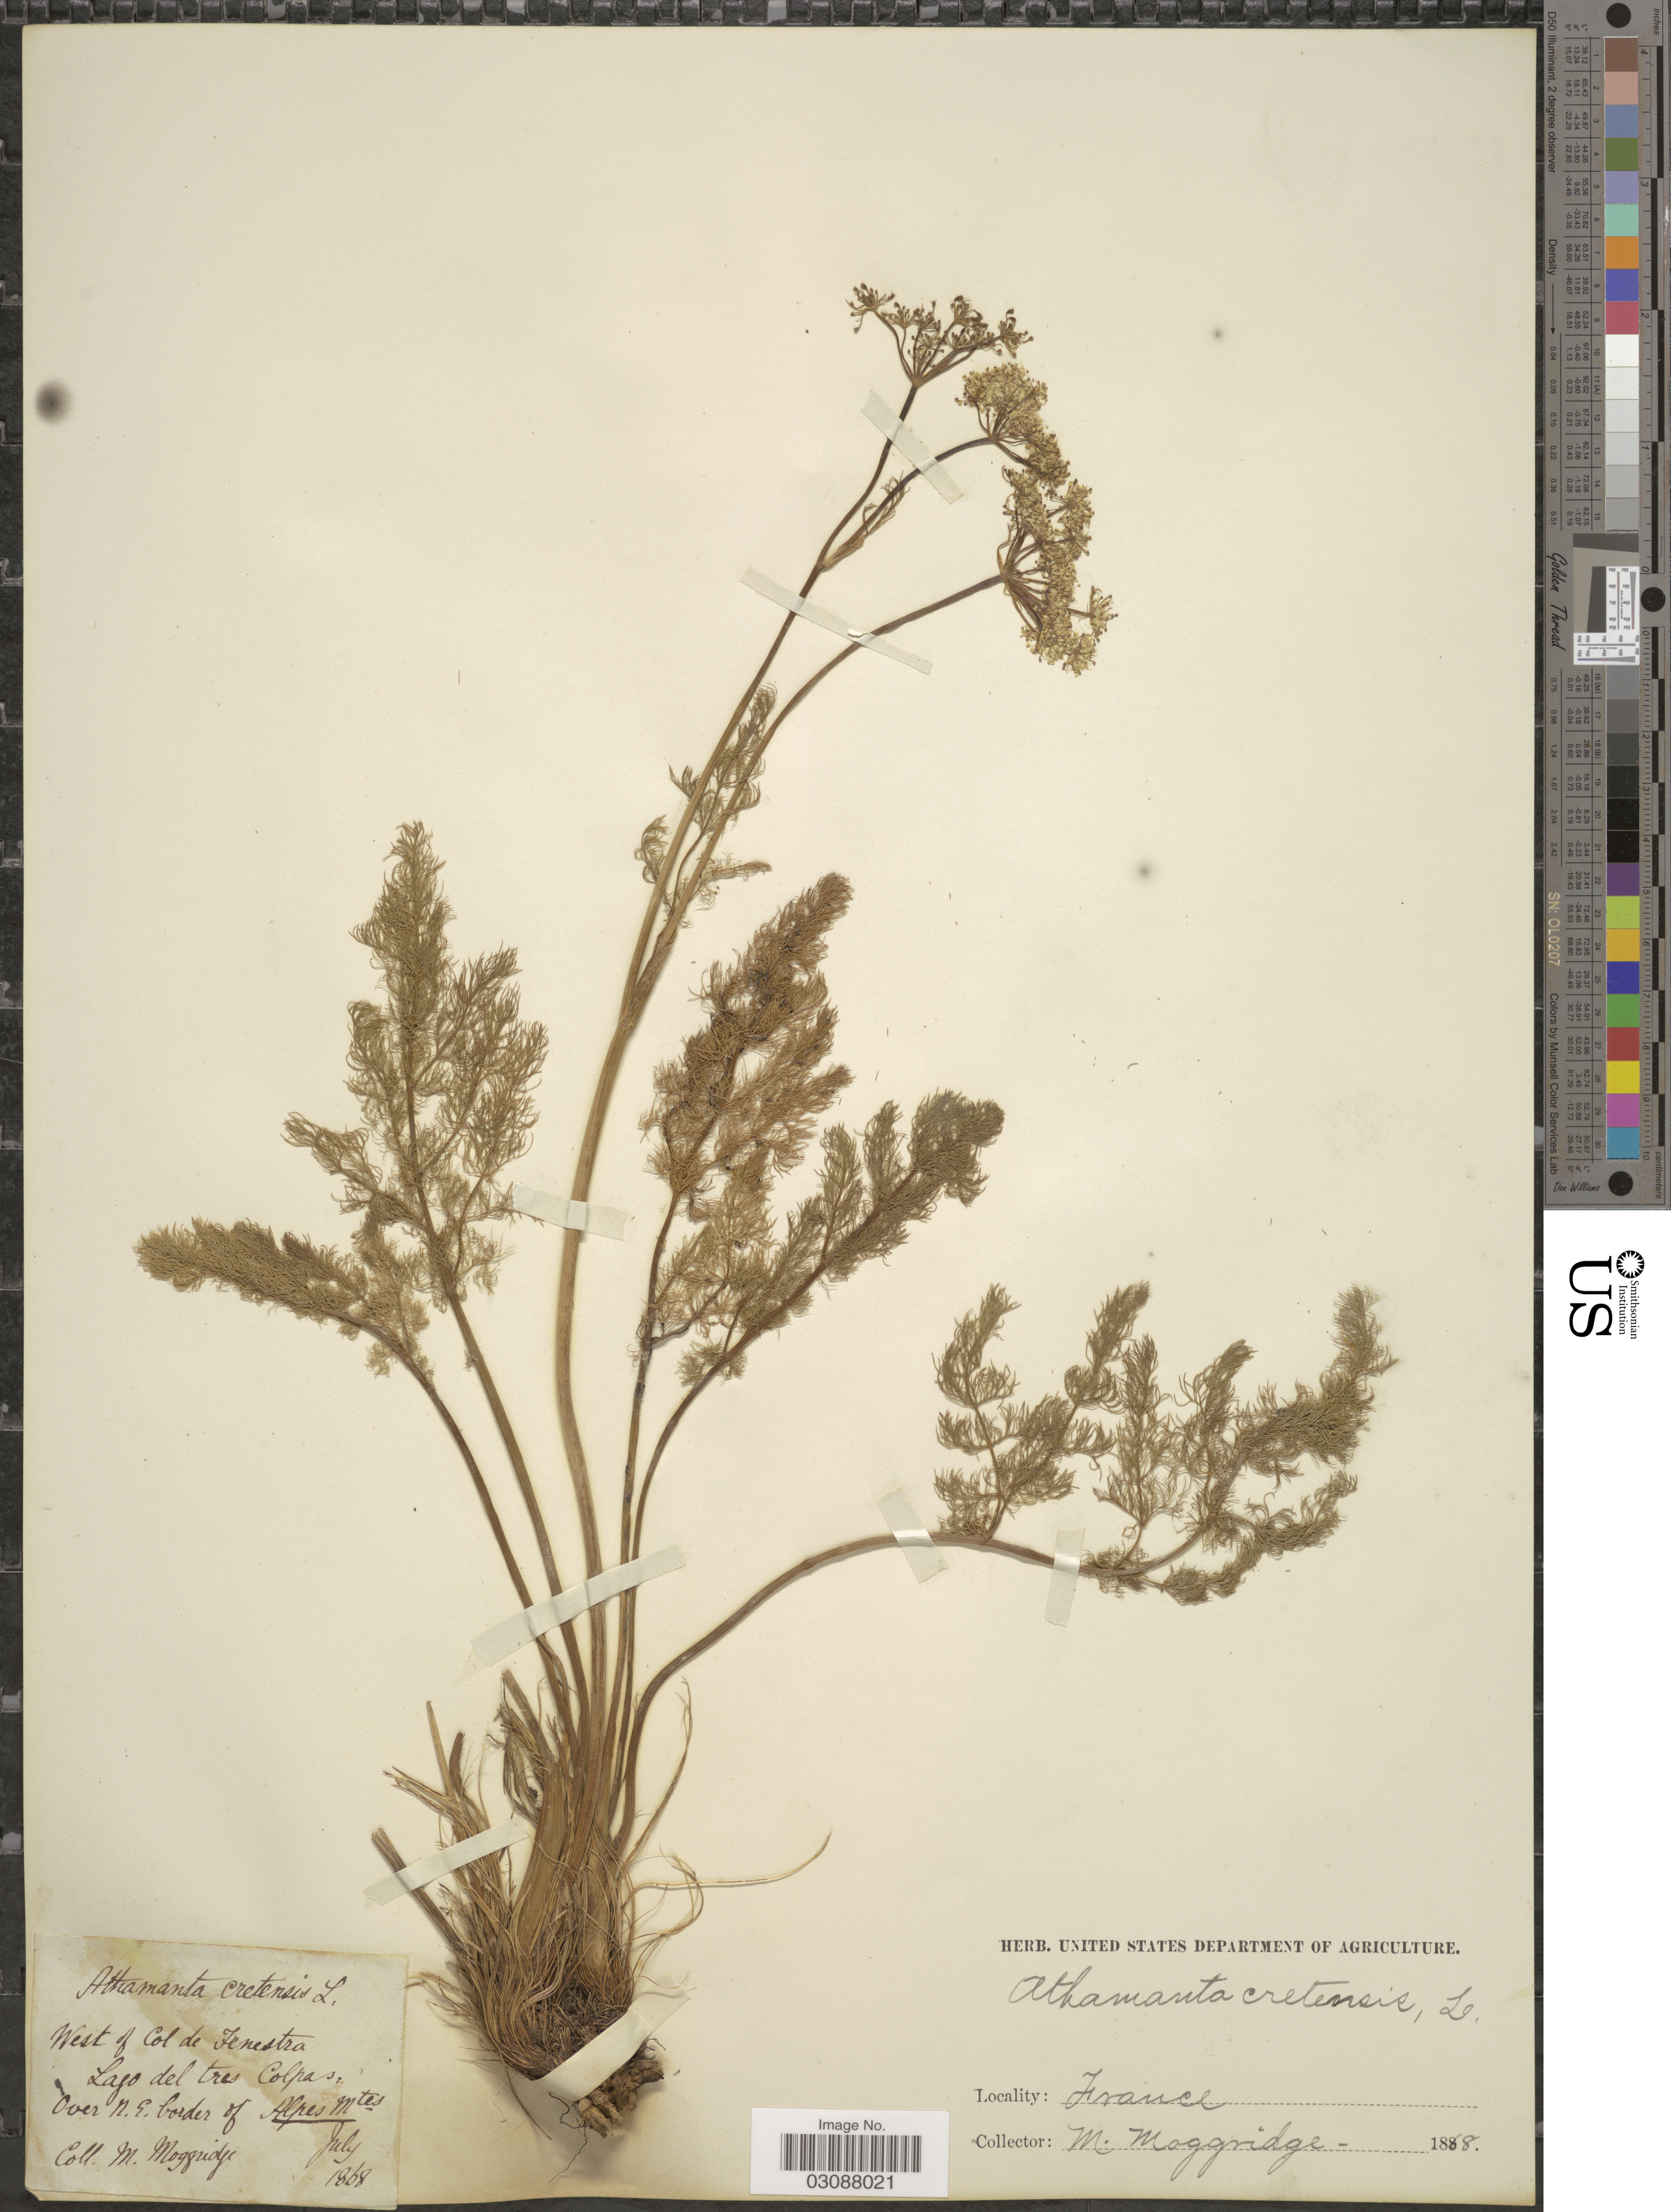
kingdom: Plantae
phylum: Tracheophyta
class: Magnoliopsida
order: Apiales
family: Apiaceae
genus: Athamanta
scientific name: Athamanta cretensis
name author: L.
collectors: M. Moggridge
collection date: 1868-07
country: France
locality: West of Col de Fenestra. Lago del tres Colpas, Over N.E. border of Alpes Mtes.